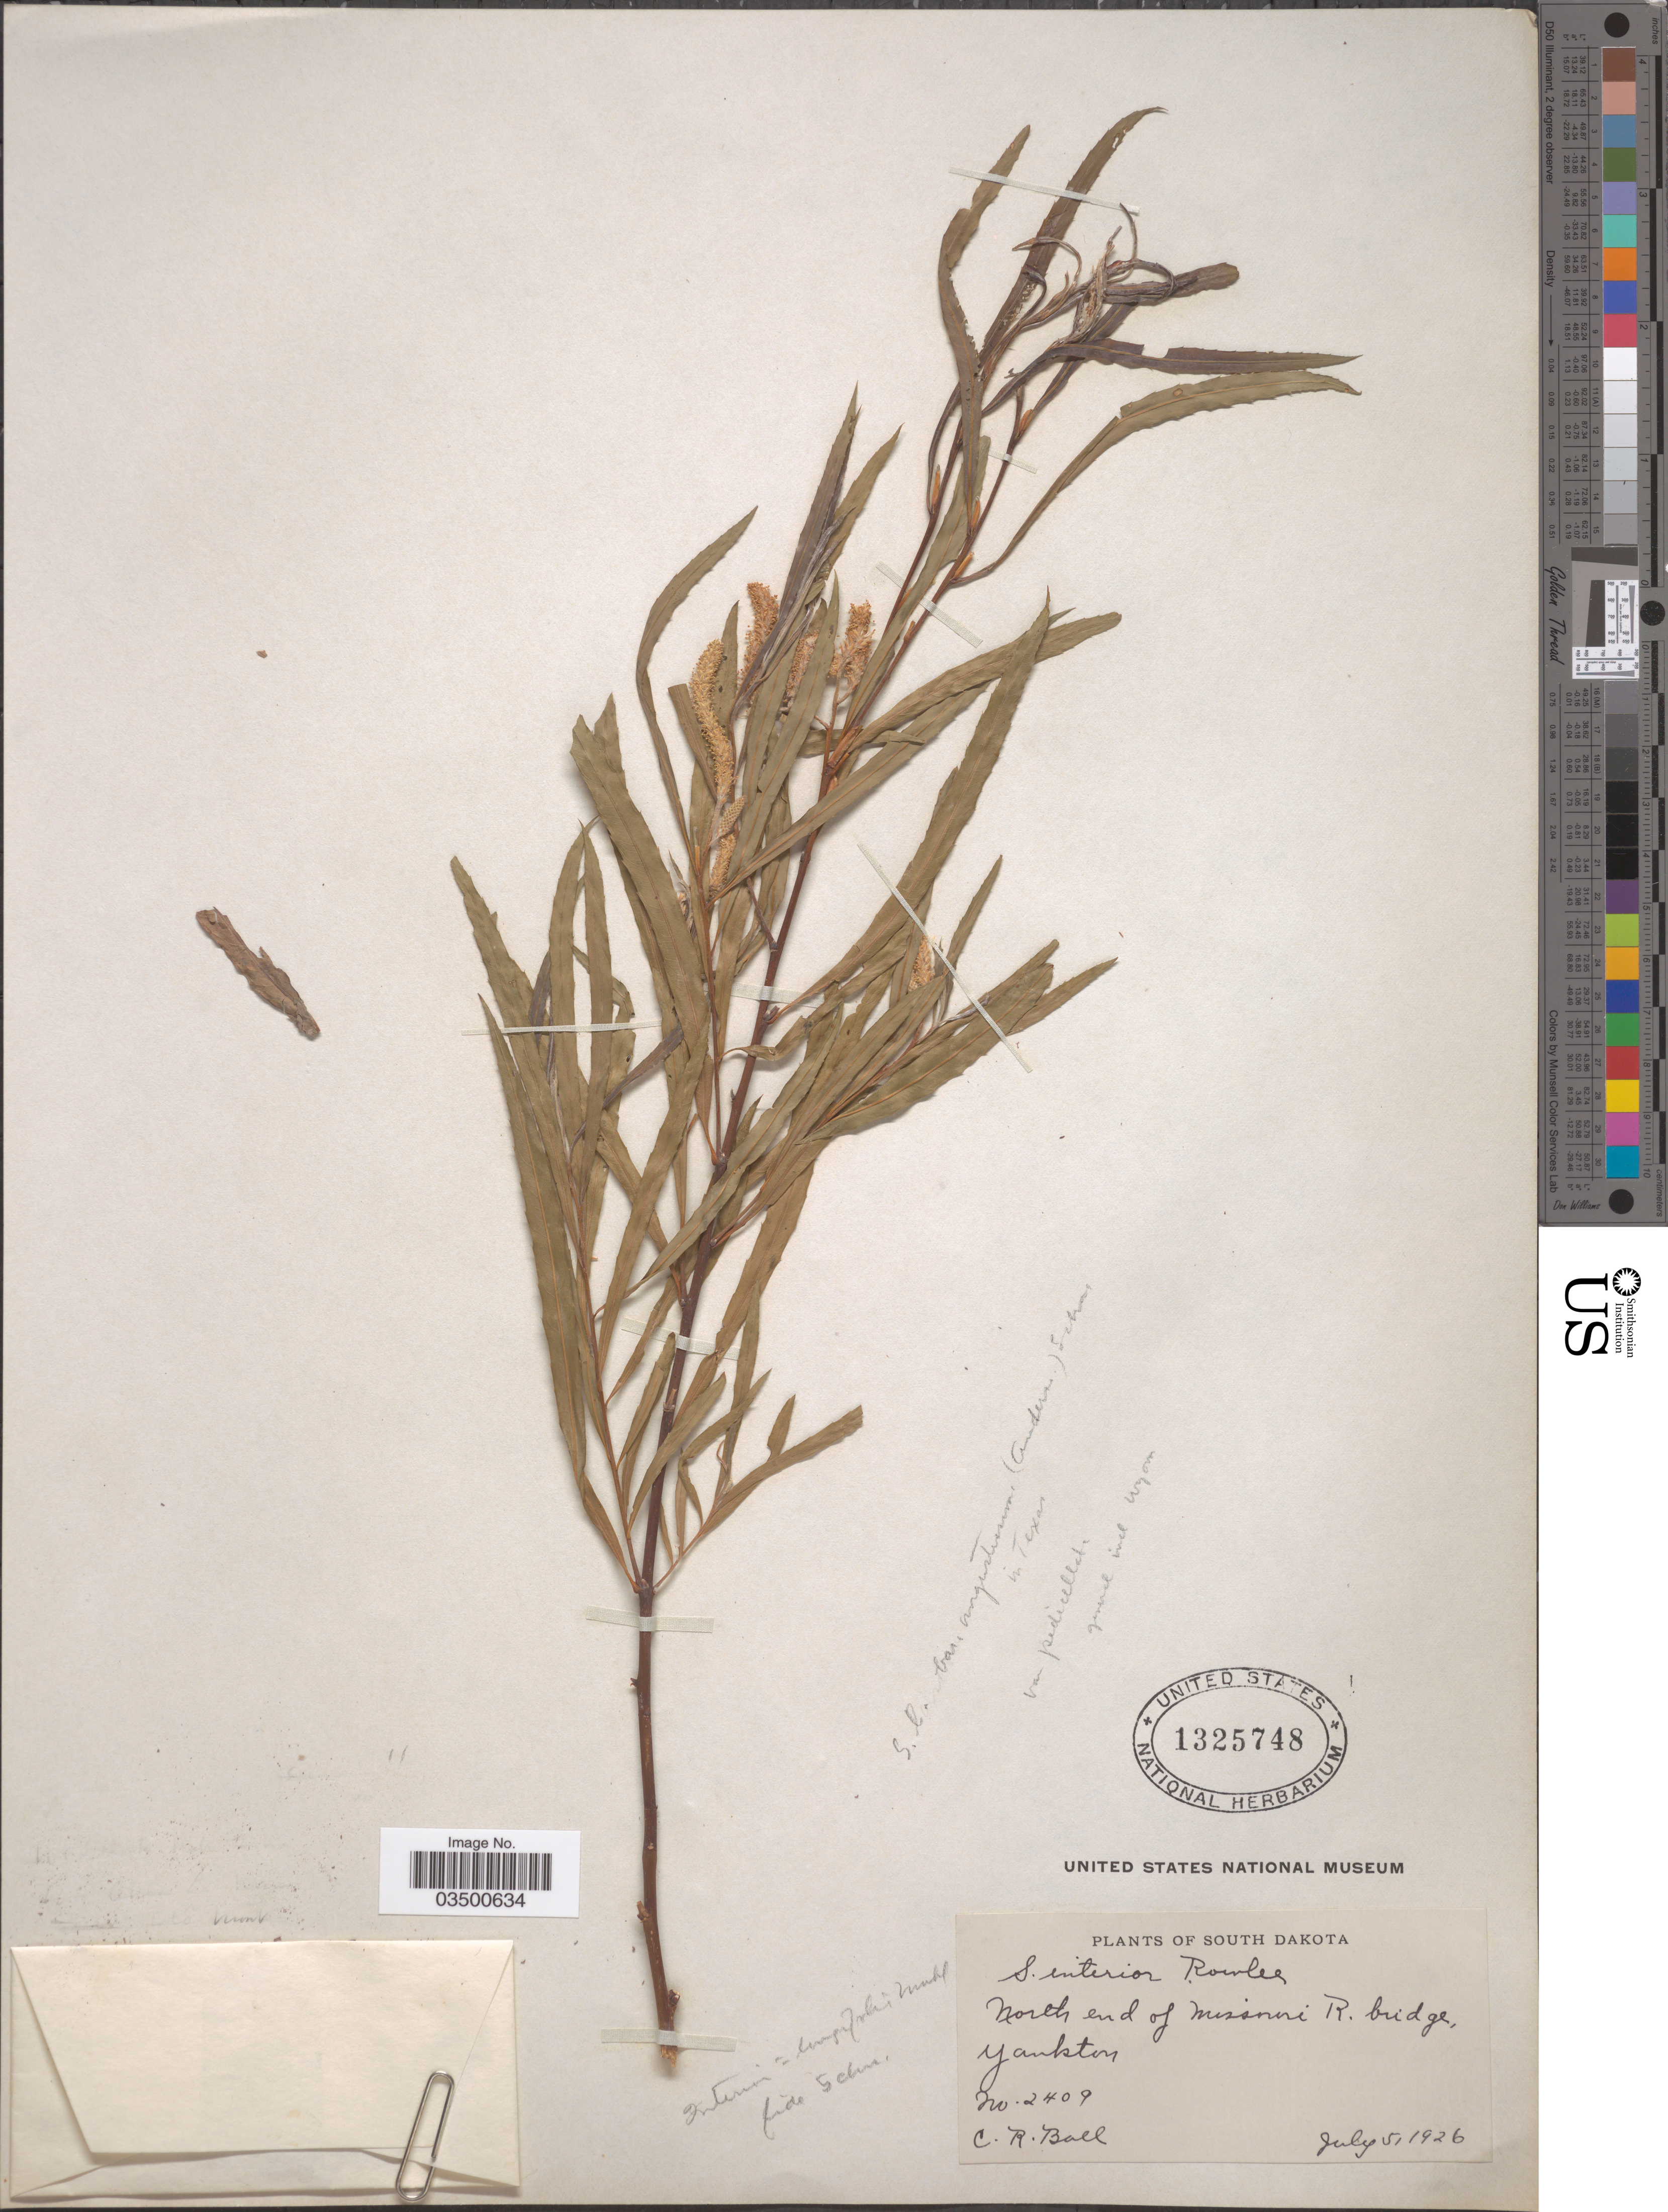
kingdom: Plantae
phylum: Tracheophyta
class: Magnoliopsida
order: Malpighiales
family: Salicaceae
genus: Salix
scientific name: Salix interior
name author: Rowlee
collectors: C. R. Ball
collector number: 2409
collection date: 1926-07-05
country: United States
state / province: South Dakota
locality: North end of Missouri R. bridge, Yankton.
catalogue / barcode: US 1325748